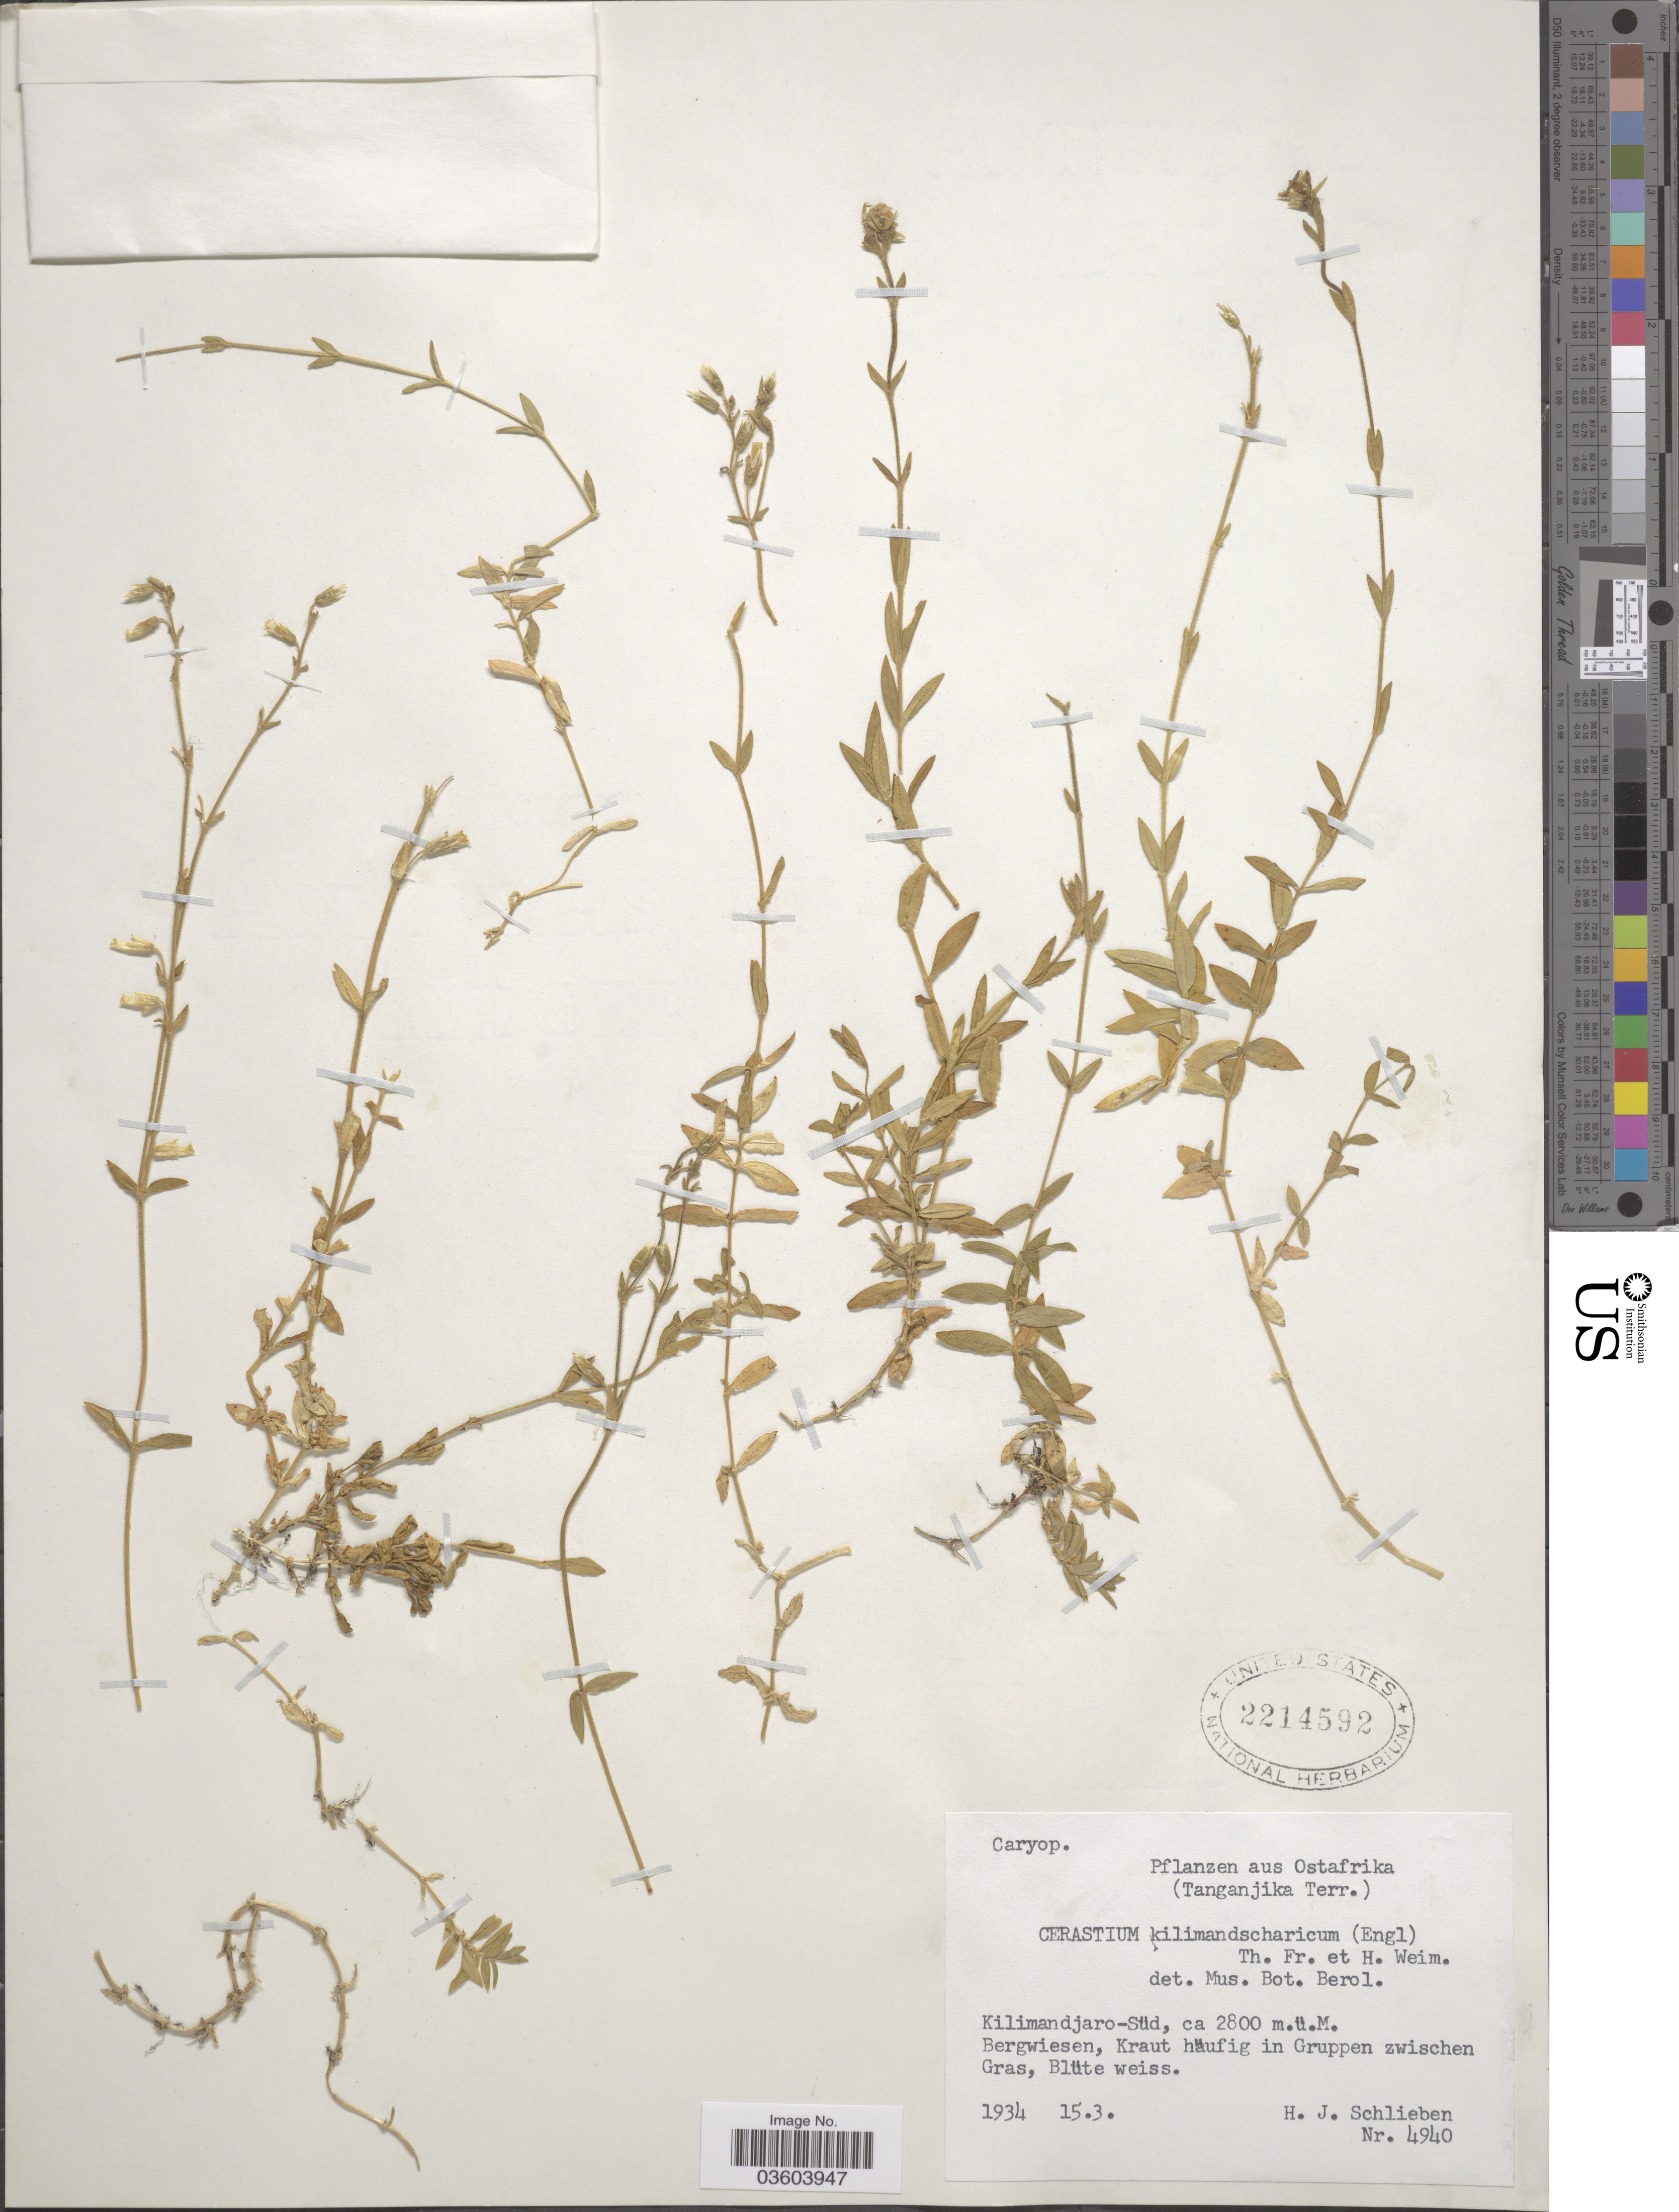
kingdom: Plantae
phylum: Tracheophyta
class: Magnoliopsida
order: Caryophyllales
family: Caryophyllaceae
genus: Cerastium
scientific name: Cerastium kilimandscharicum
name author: (Engl.) T.C.E. Fr. & Weim.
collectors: H. J. Schlieben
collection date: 1934-03-15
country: Tanzania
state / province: Kilimanjaro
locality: Ostafrika (Tanganjika Terr.). Kilimandjaro-Süd.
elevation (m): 2800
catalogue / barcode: US 2214592